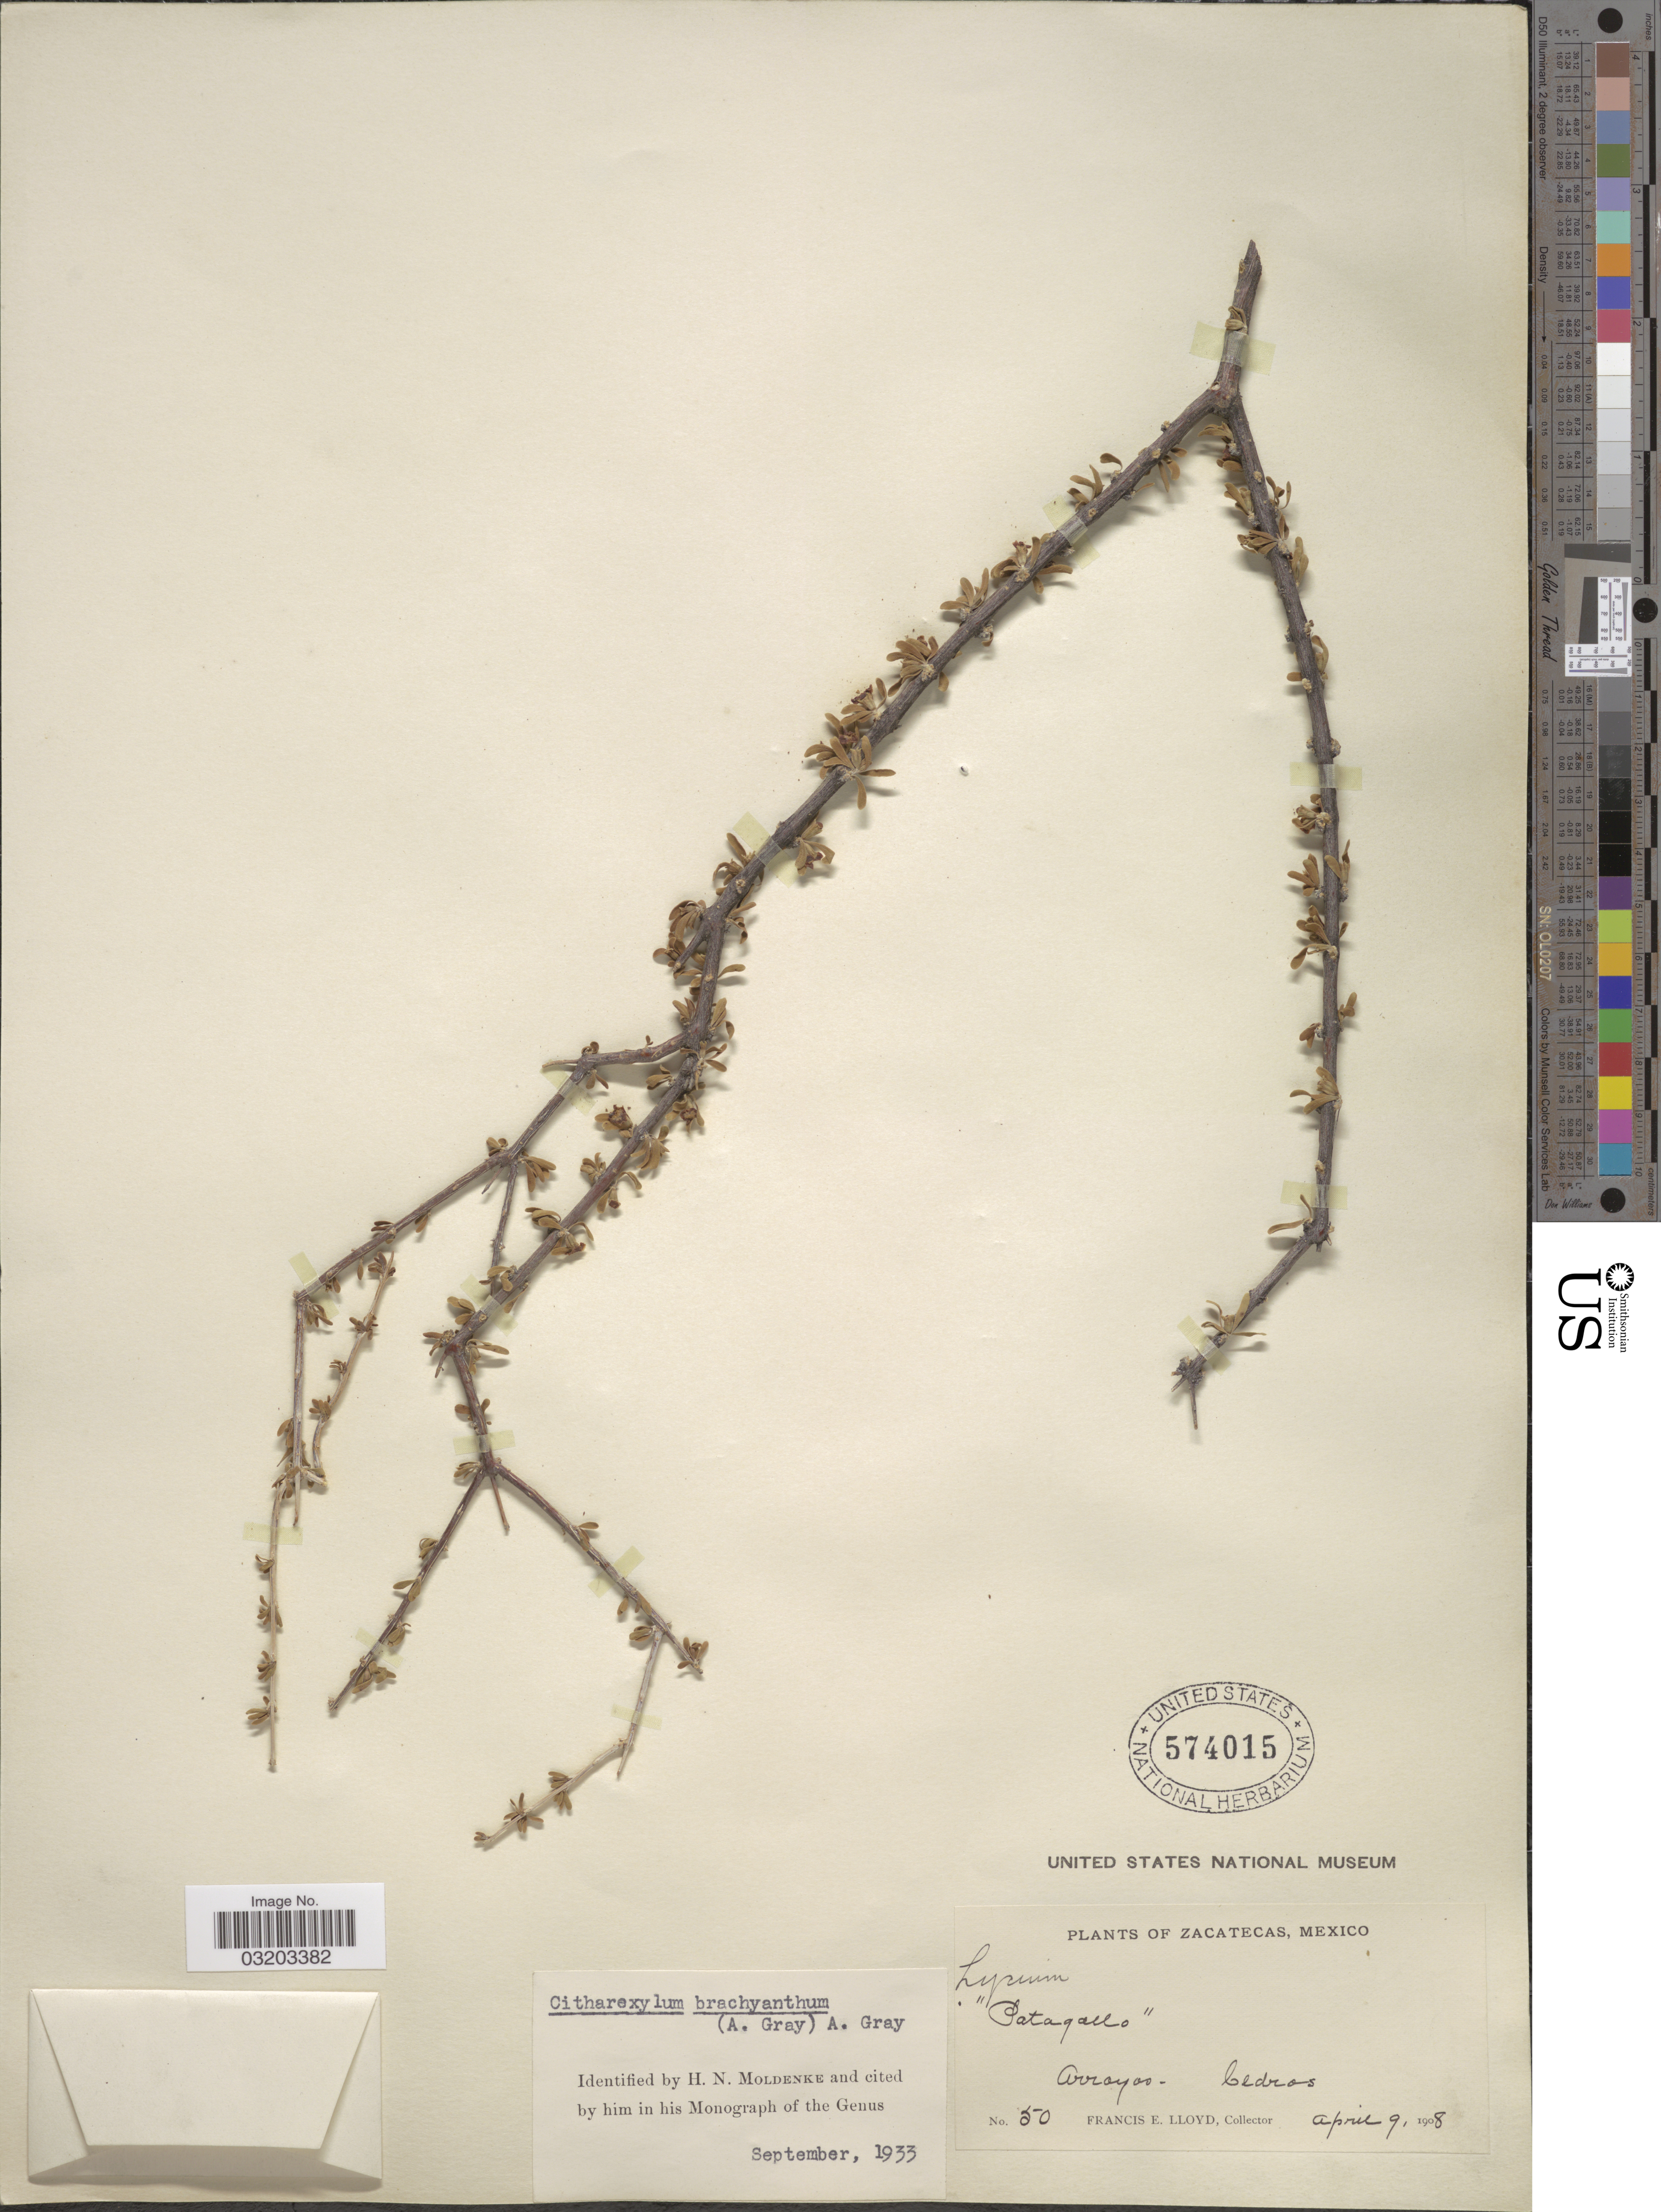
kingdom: Plantae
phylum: Tracheophyta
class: Magnoliopsida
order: Lamiales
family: Verbenaceae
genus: Citharexylum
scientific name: Citharexylum brachyanthum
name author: (A. Gray ex Hemsl.) A. Gray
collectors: Lloyd, C. E.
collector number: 50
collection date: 1908-04-09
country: Mexico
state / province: Zacatecas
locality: Arroyos - Cedros.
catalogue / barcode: US 574015